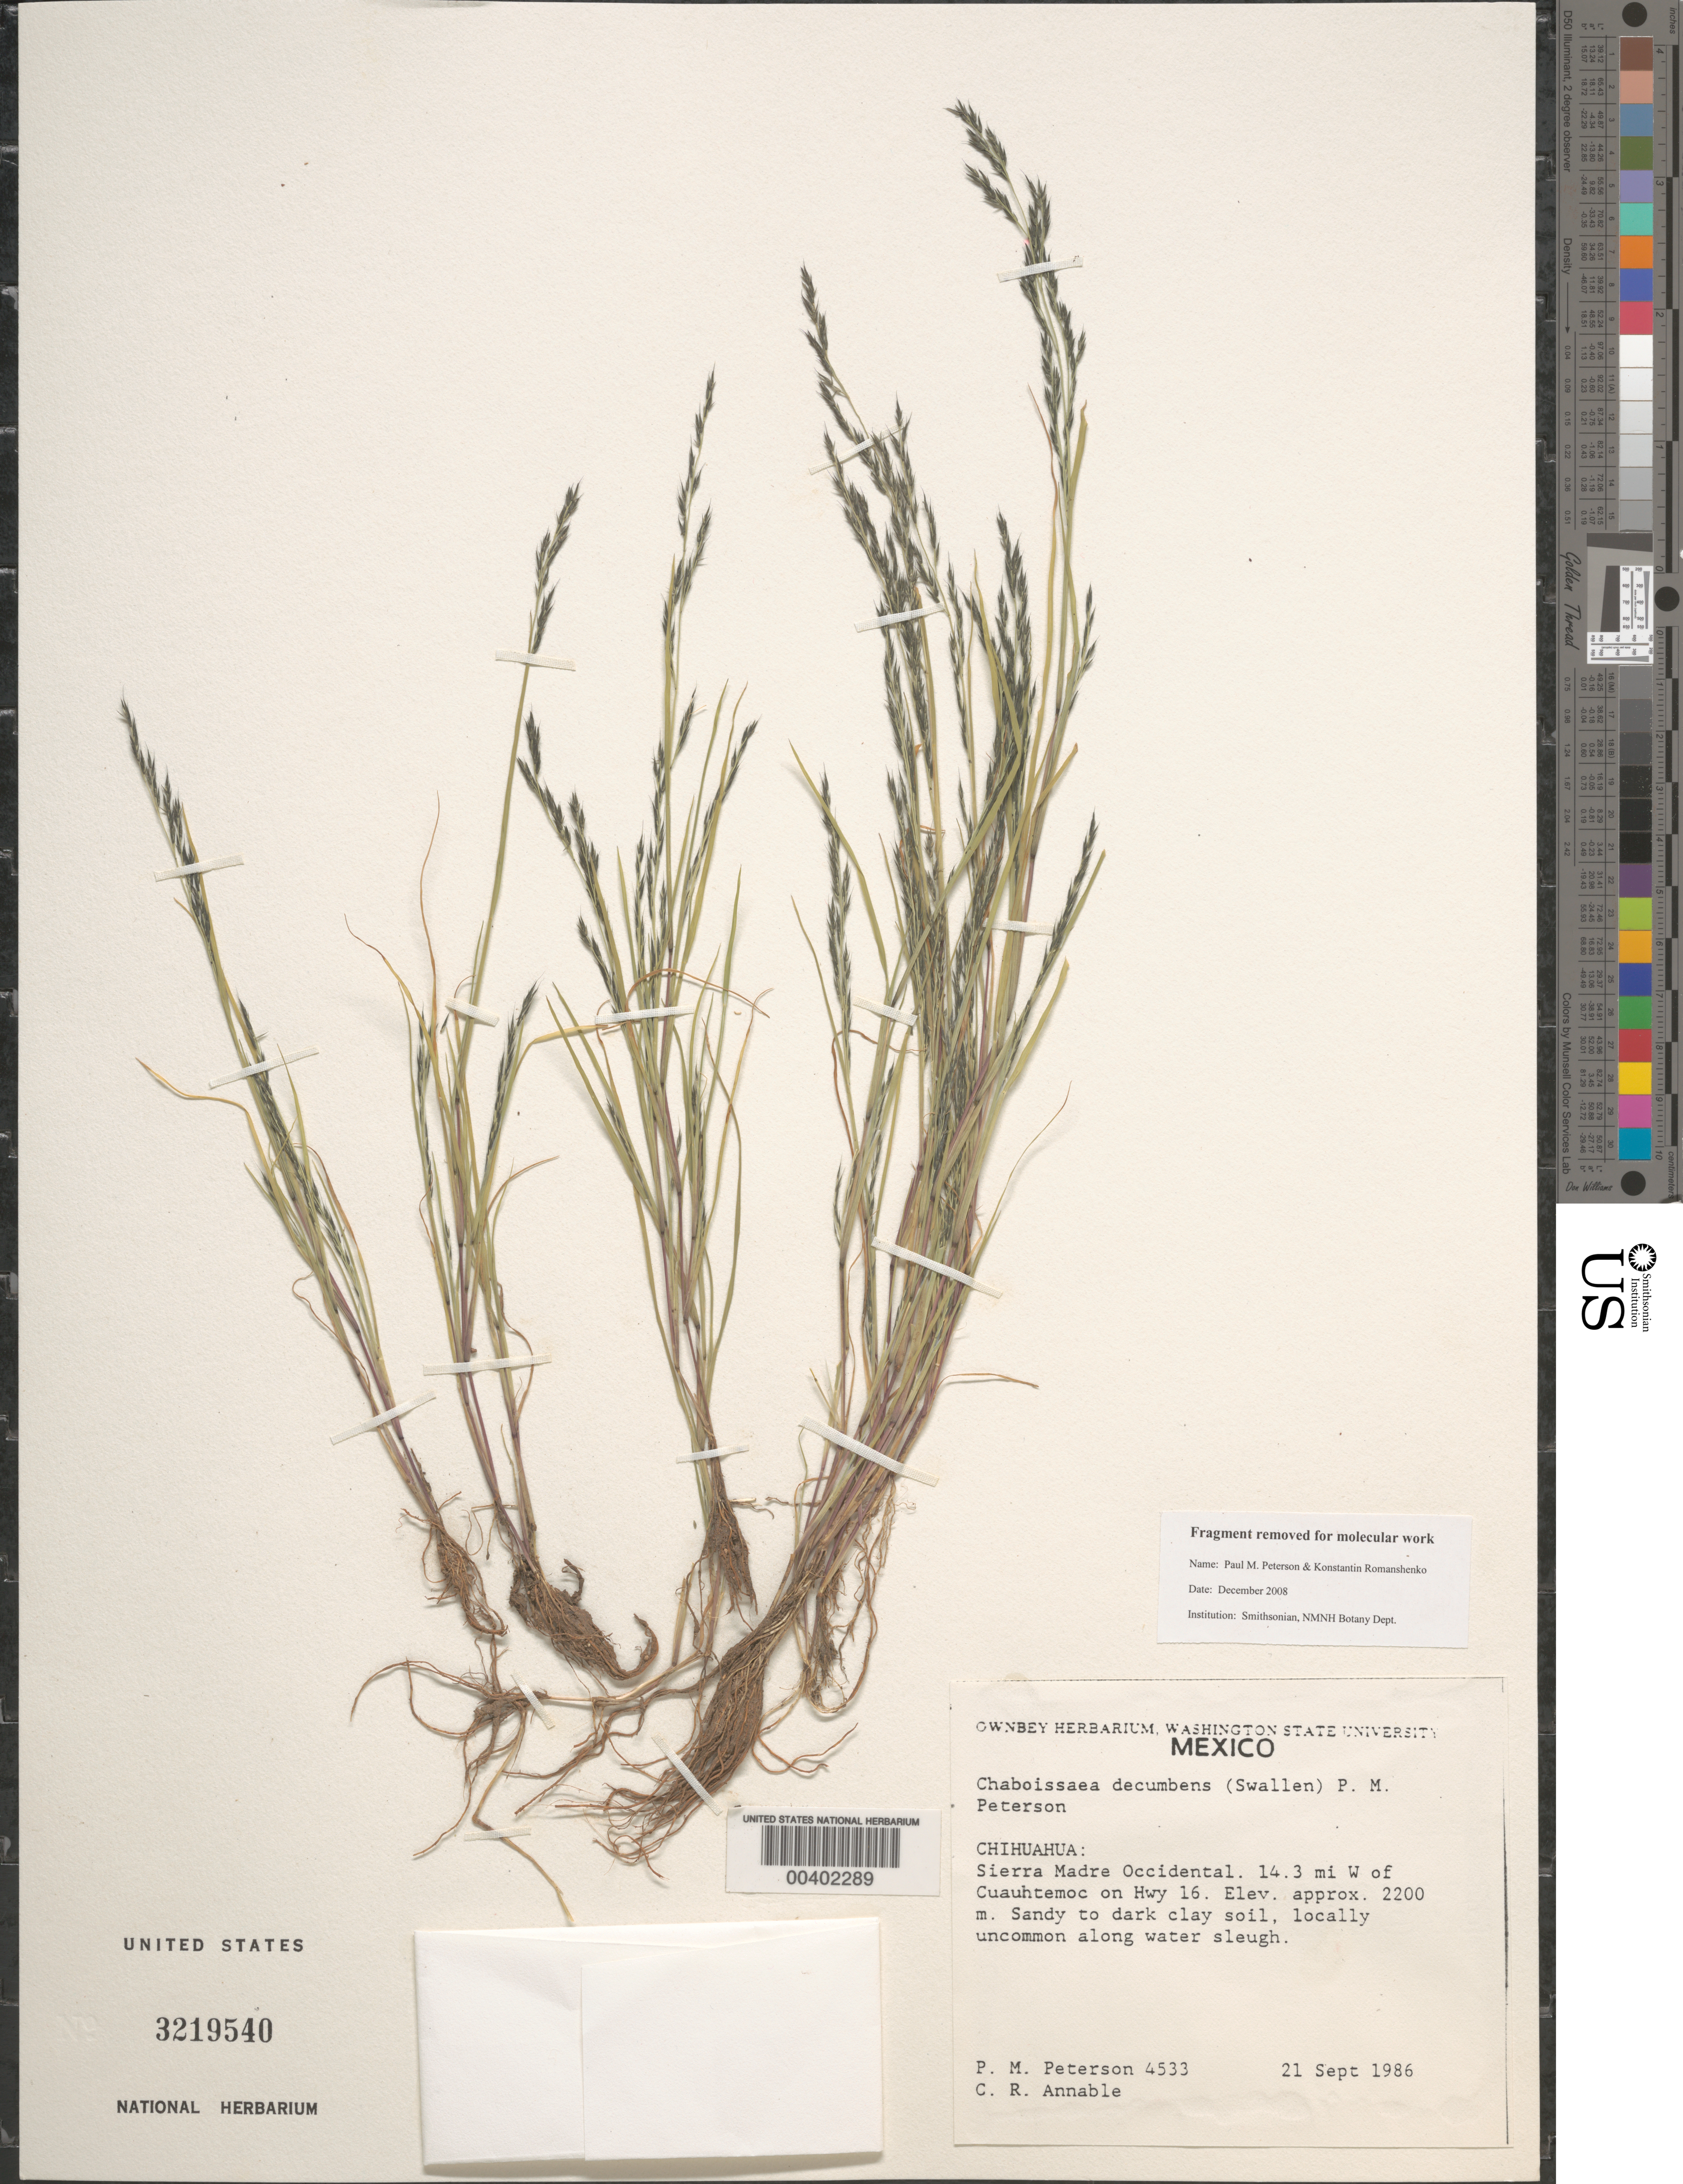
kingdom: Plantae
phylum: Tracheophyta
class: Liliopsida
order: Poales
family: Poaceae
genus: Muhlenbergia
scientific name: Muhlenbergia decumbens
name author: Swallen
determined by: Peterson, Paul M., (BOT), Smithsonian Institution - National Museum of Natural History (UNITED STATES)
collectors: P. M. Peterson & C. R. Annable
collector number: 04533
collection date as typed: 21 Sep 1986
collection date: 1986-09-21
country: Mexico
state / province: Chihuahua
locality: Sierra Madre Occidental, 13.0 miles W of Cuauhtemoc on Hwy 16.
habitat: Sandy to dark clay soil, along water slough.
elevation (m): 2200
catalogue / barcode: US 3219540